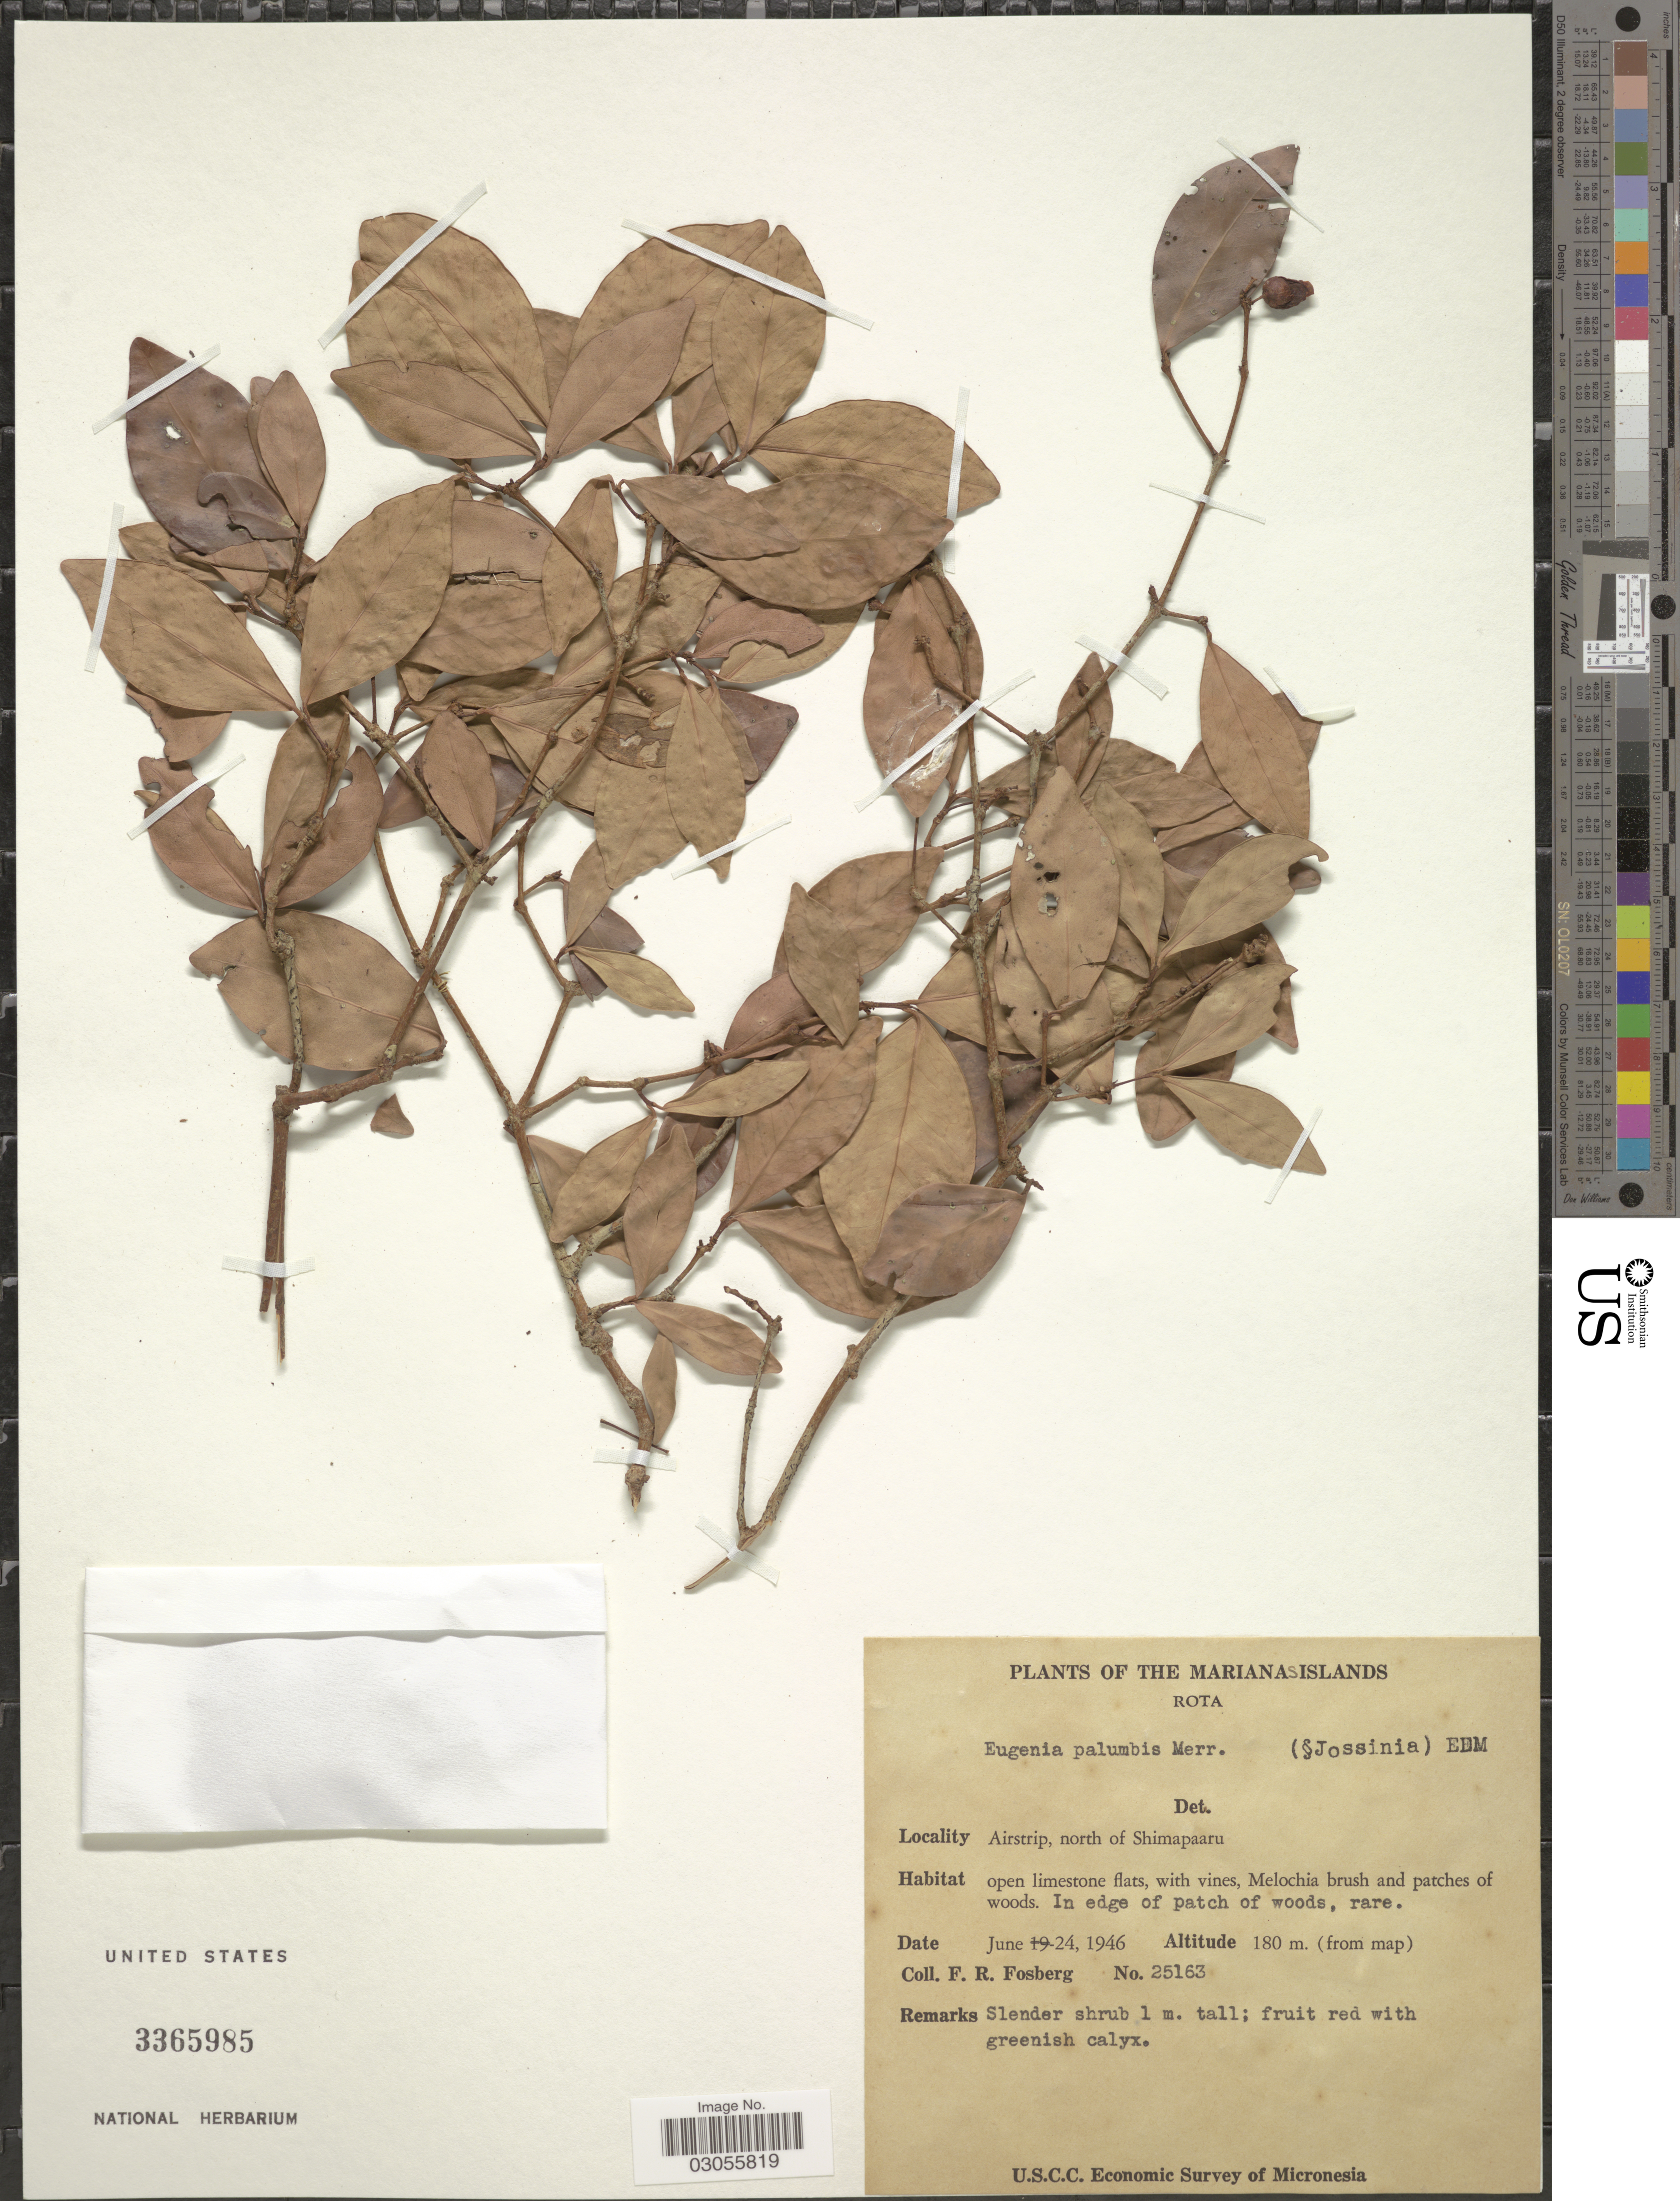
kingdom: Plantae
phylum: Tracheophyta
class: Magnoliopsida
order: Myrtales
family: Myrtaceae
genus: Eugenia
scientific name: Eugenia palumbis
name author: Merr.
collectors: F. R. Fosberg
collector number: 25163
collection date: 1946-06-24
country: Northern Mariana Islands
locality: Marianas Islands. Airstrip, north of Shimapaaru. Rota.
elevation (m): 180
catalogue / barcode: US 3365985